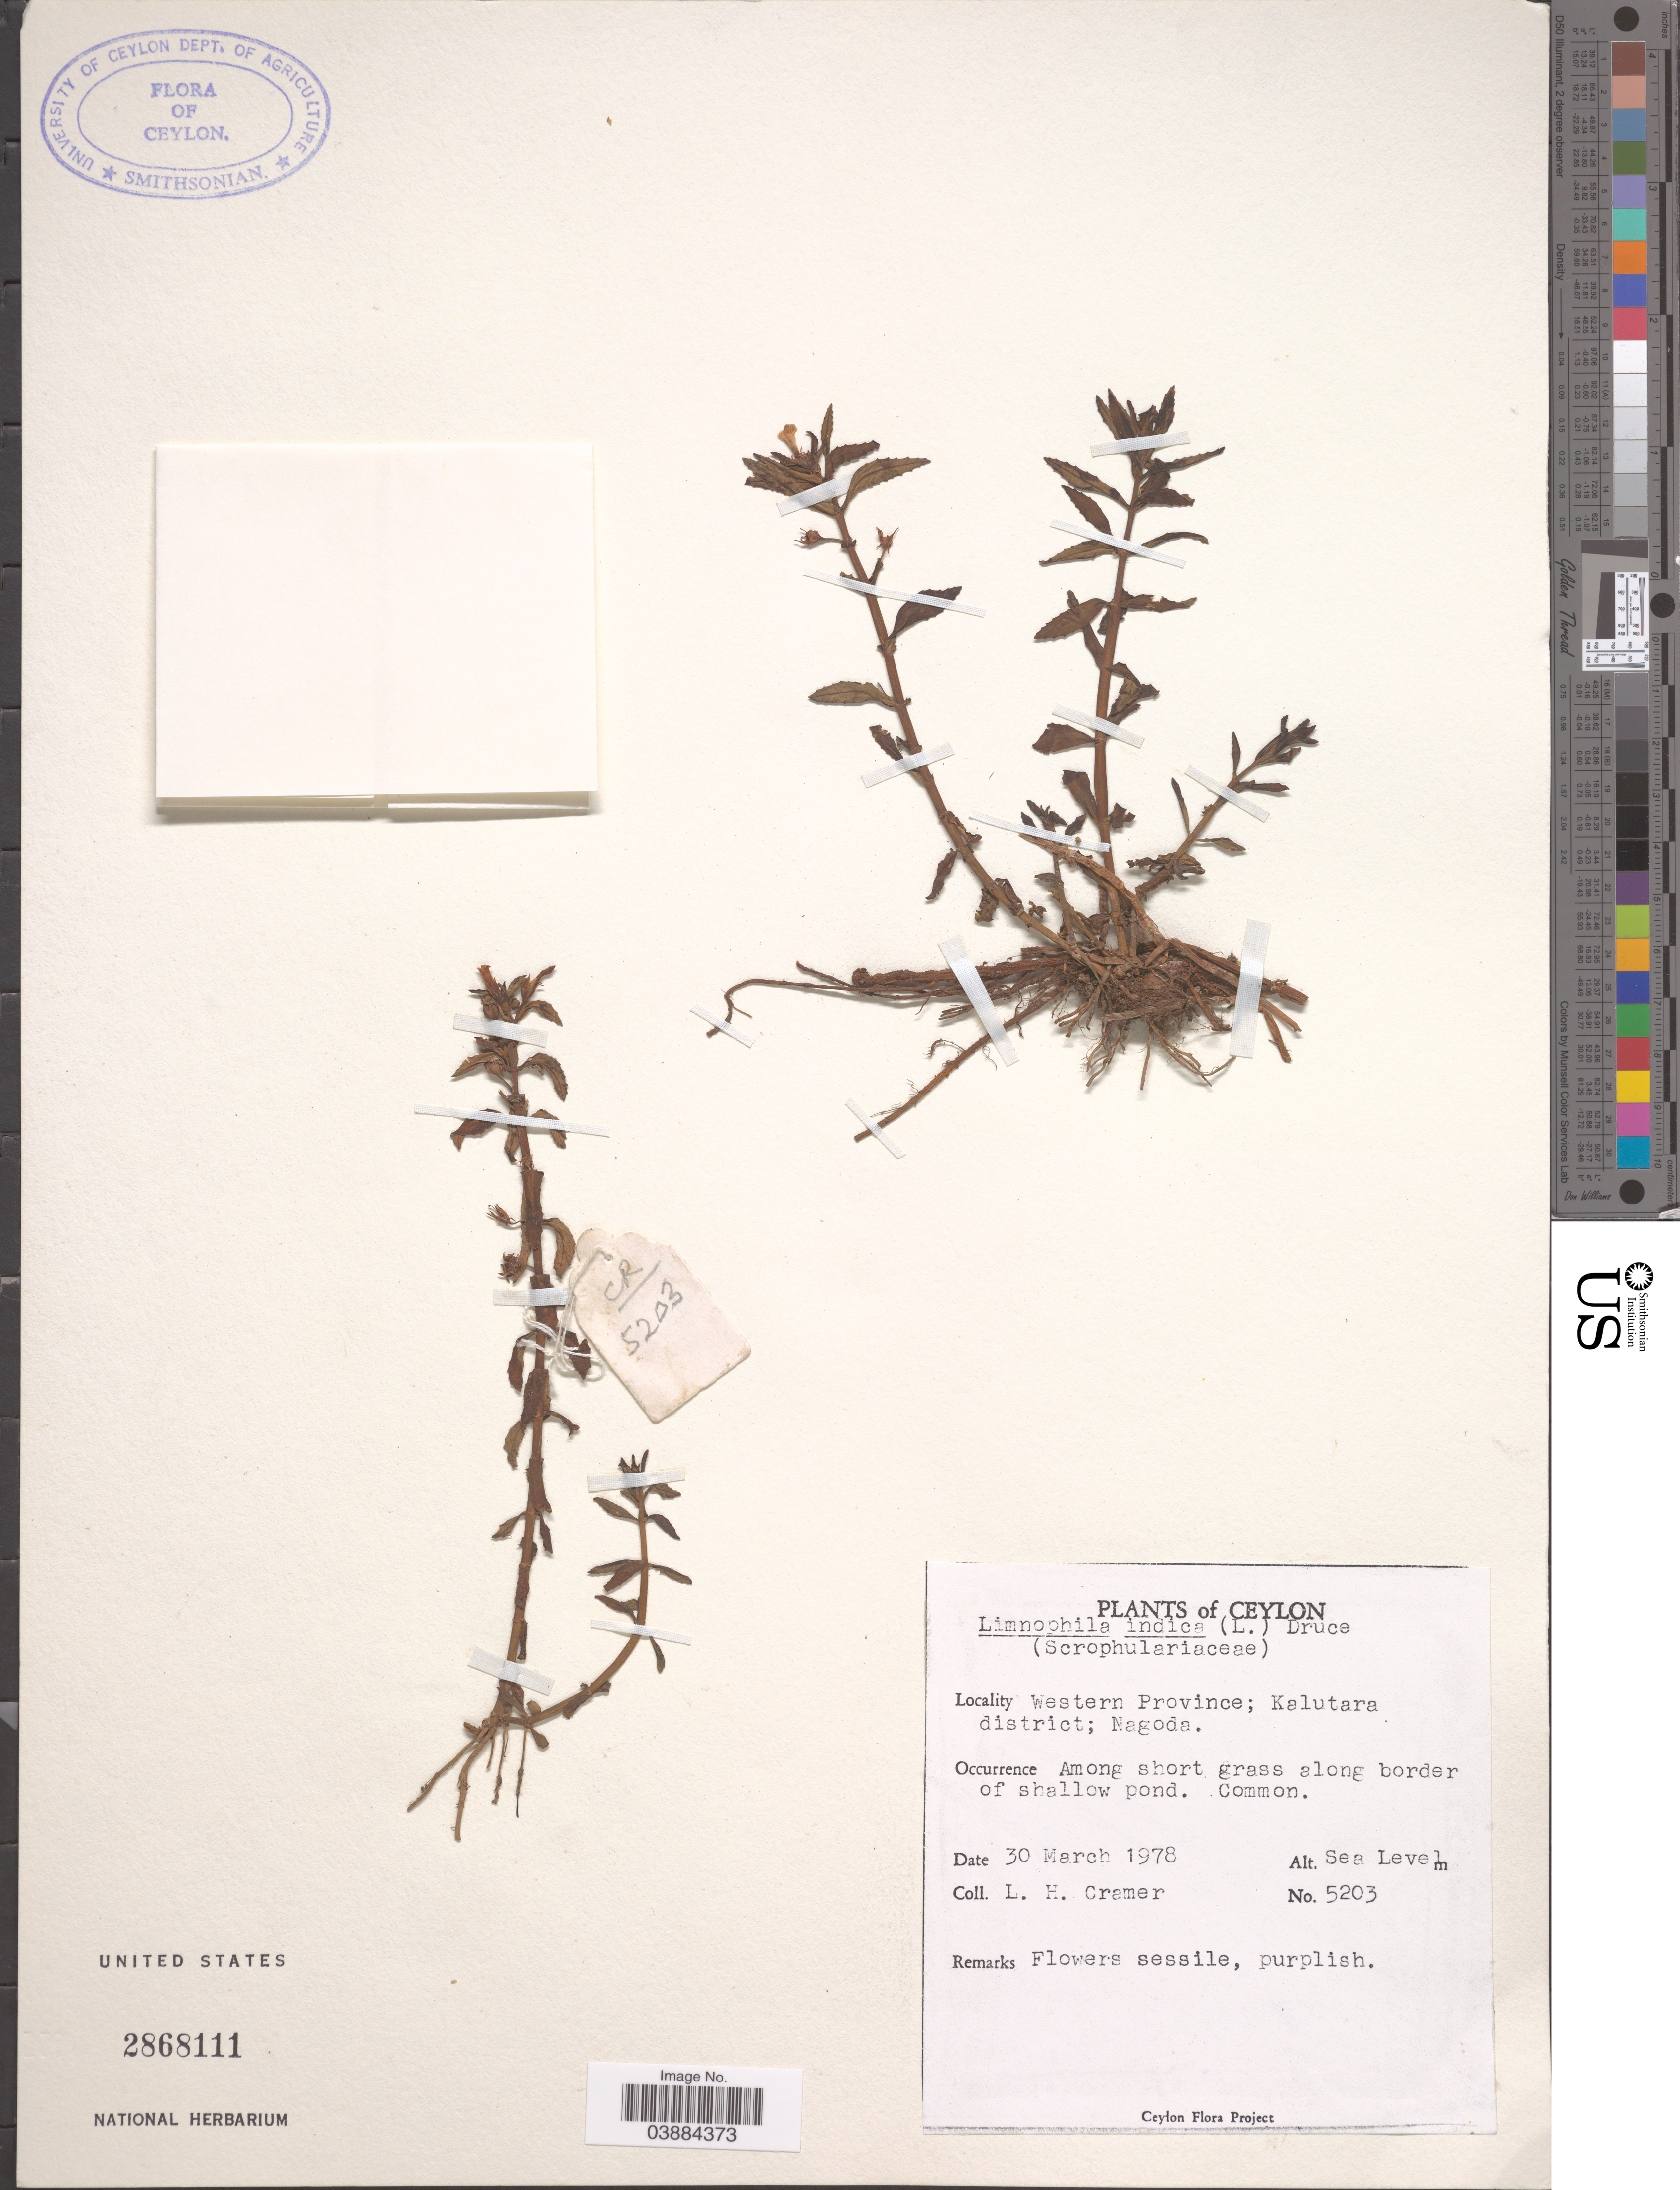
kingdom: Plantae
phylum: Tracheophyta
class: Magnoliopsida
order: Lamiales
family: Plantaginaceae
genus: Limnophila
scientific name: Limnophila indica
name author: (L.) Druce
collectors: L. H. Cramer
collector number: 5203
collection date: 1978-03-30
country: Sri Lanka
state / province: Western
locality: Ceylon. Kalutara district; Nagoda.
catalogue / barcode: US 2868111